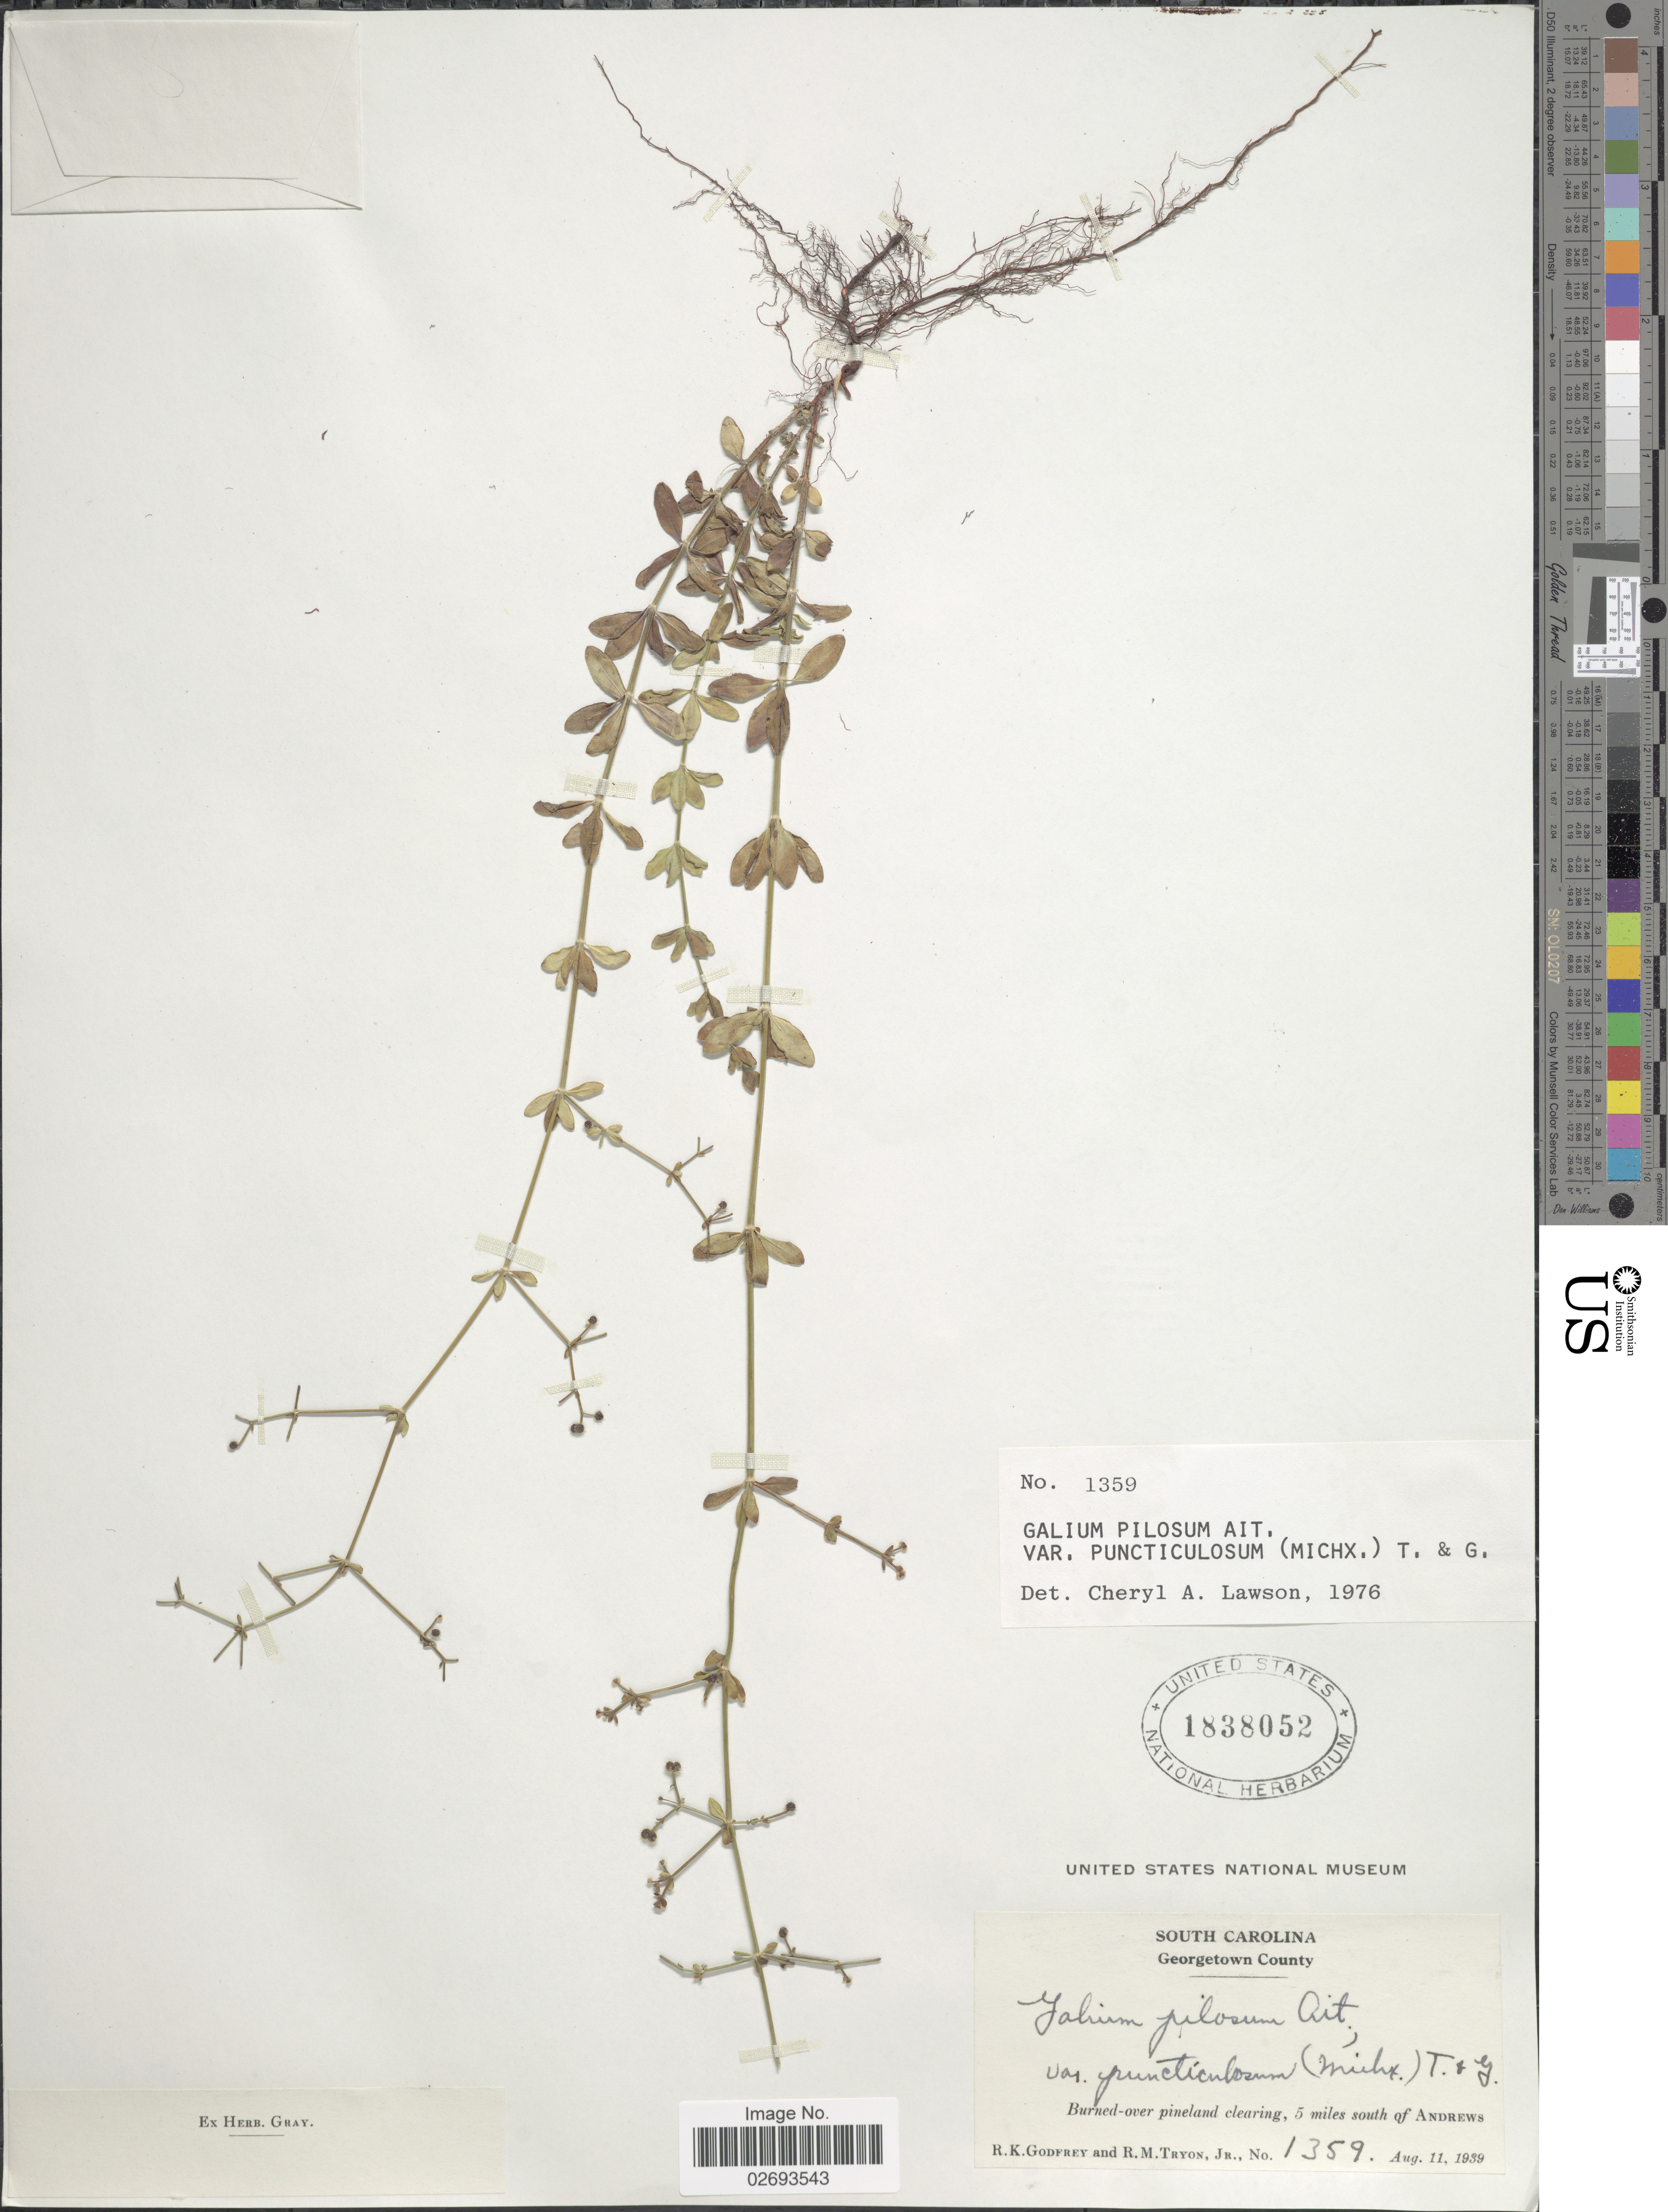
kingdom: Plantae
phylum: Tracheophyta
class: Magnoliopsida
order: Gentianales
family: Rubiaceae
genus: Galium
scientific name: Galium pilosum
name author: Aiton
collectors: R. K. Godfrey & R. M. Tryon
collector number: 1359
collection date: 1939-08-11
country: United States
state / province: South Carolina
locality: Georgetwon County, Burned over pineland clearing, 5 miles south of Andrews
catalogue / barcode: US 1838052